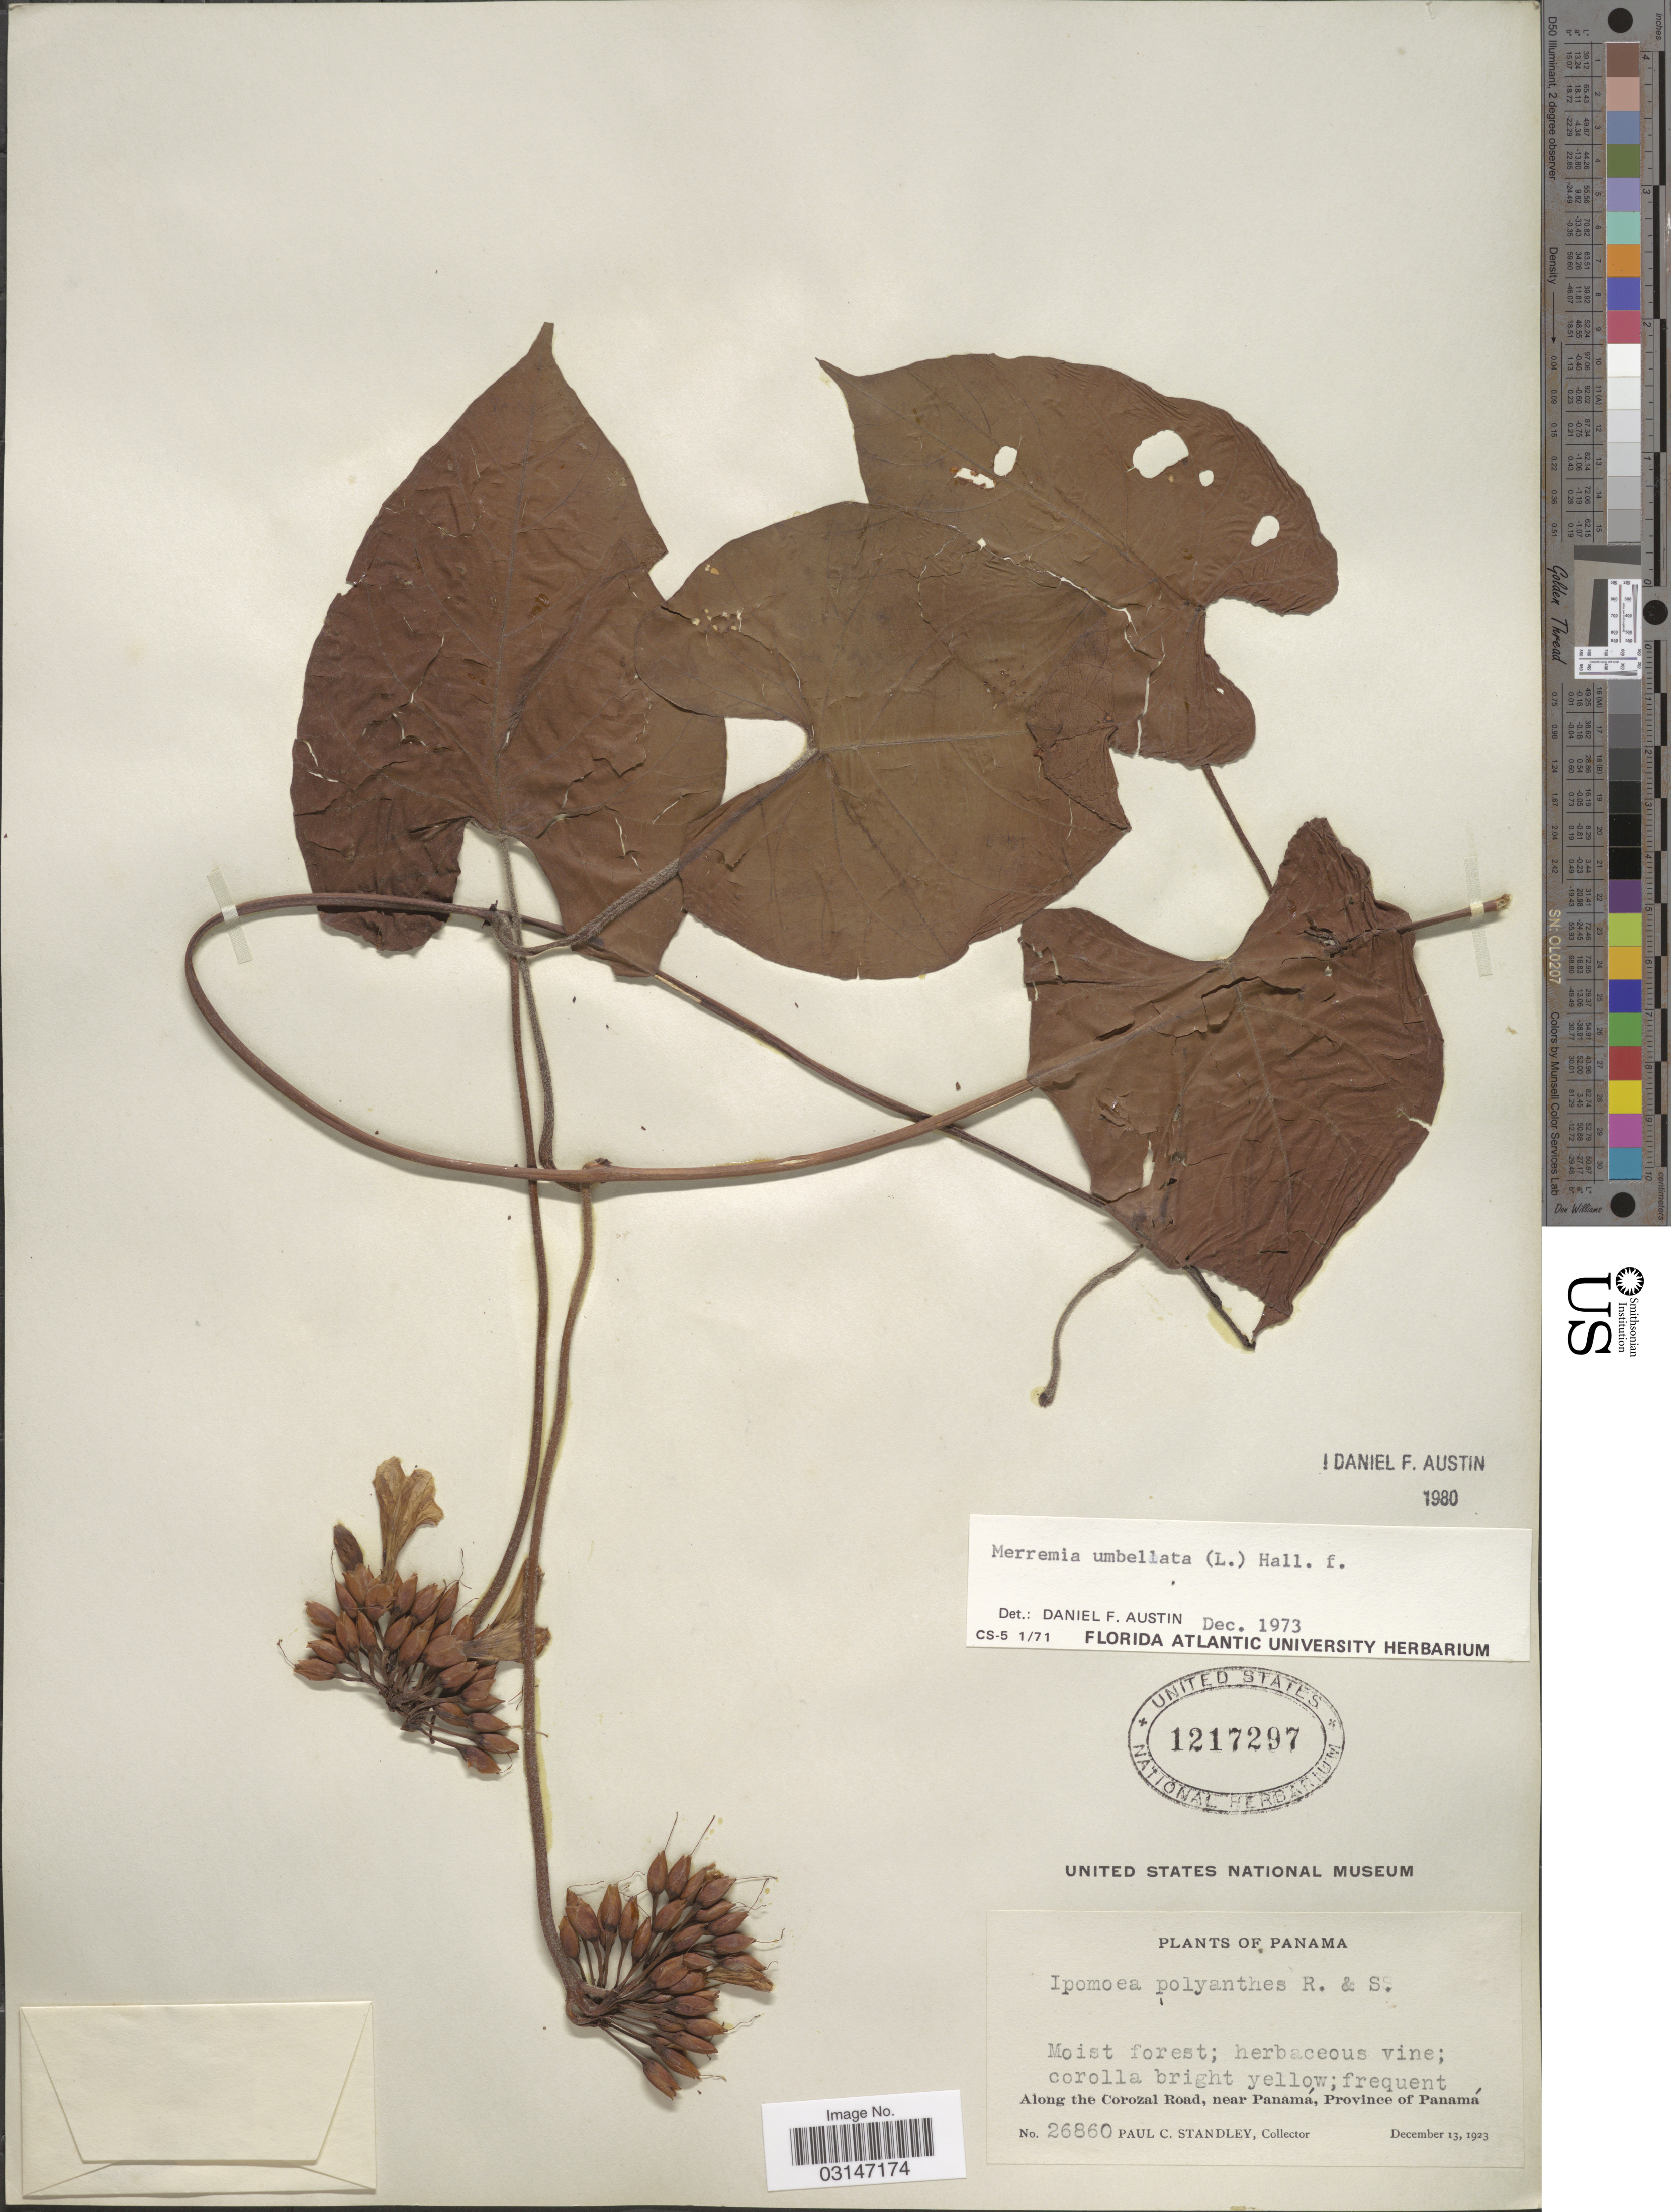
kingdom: Plantae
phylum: Tracheophyta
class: Magnoliopsida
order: Solanales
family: Convolvulaceae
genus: Camonea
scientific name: Camonea umbellata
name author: (L.) A. R. Simões & Staples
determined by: Strong, Mark T., (BOT), Smithsonian Institution - National Museum of Natural History (UNITED STATES)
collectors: P. C. Standley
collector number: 26860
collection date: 1923-12-13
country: Panama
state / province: Panamá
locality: Along the Corozal Road, near Panama.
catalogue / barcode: US 1217297